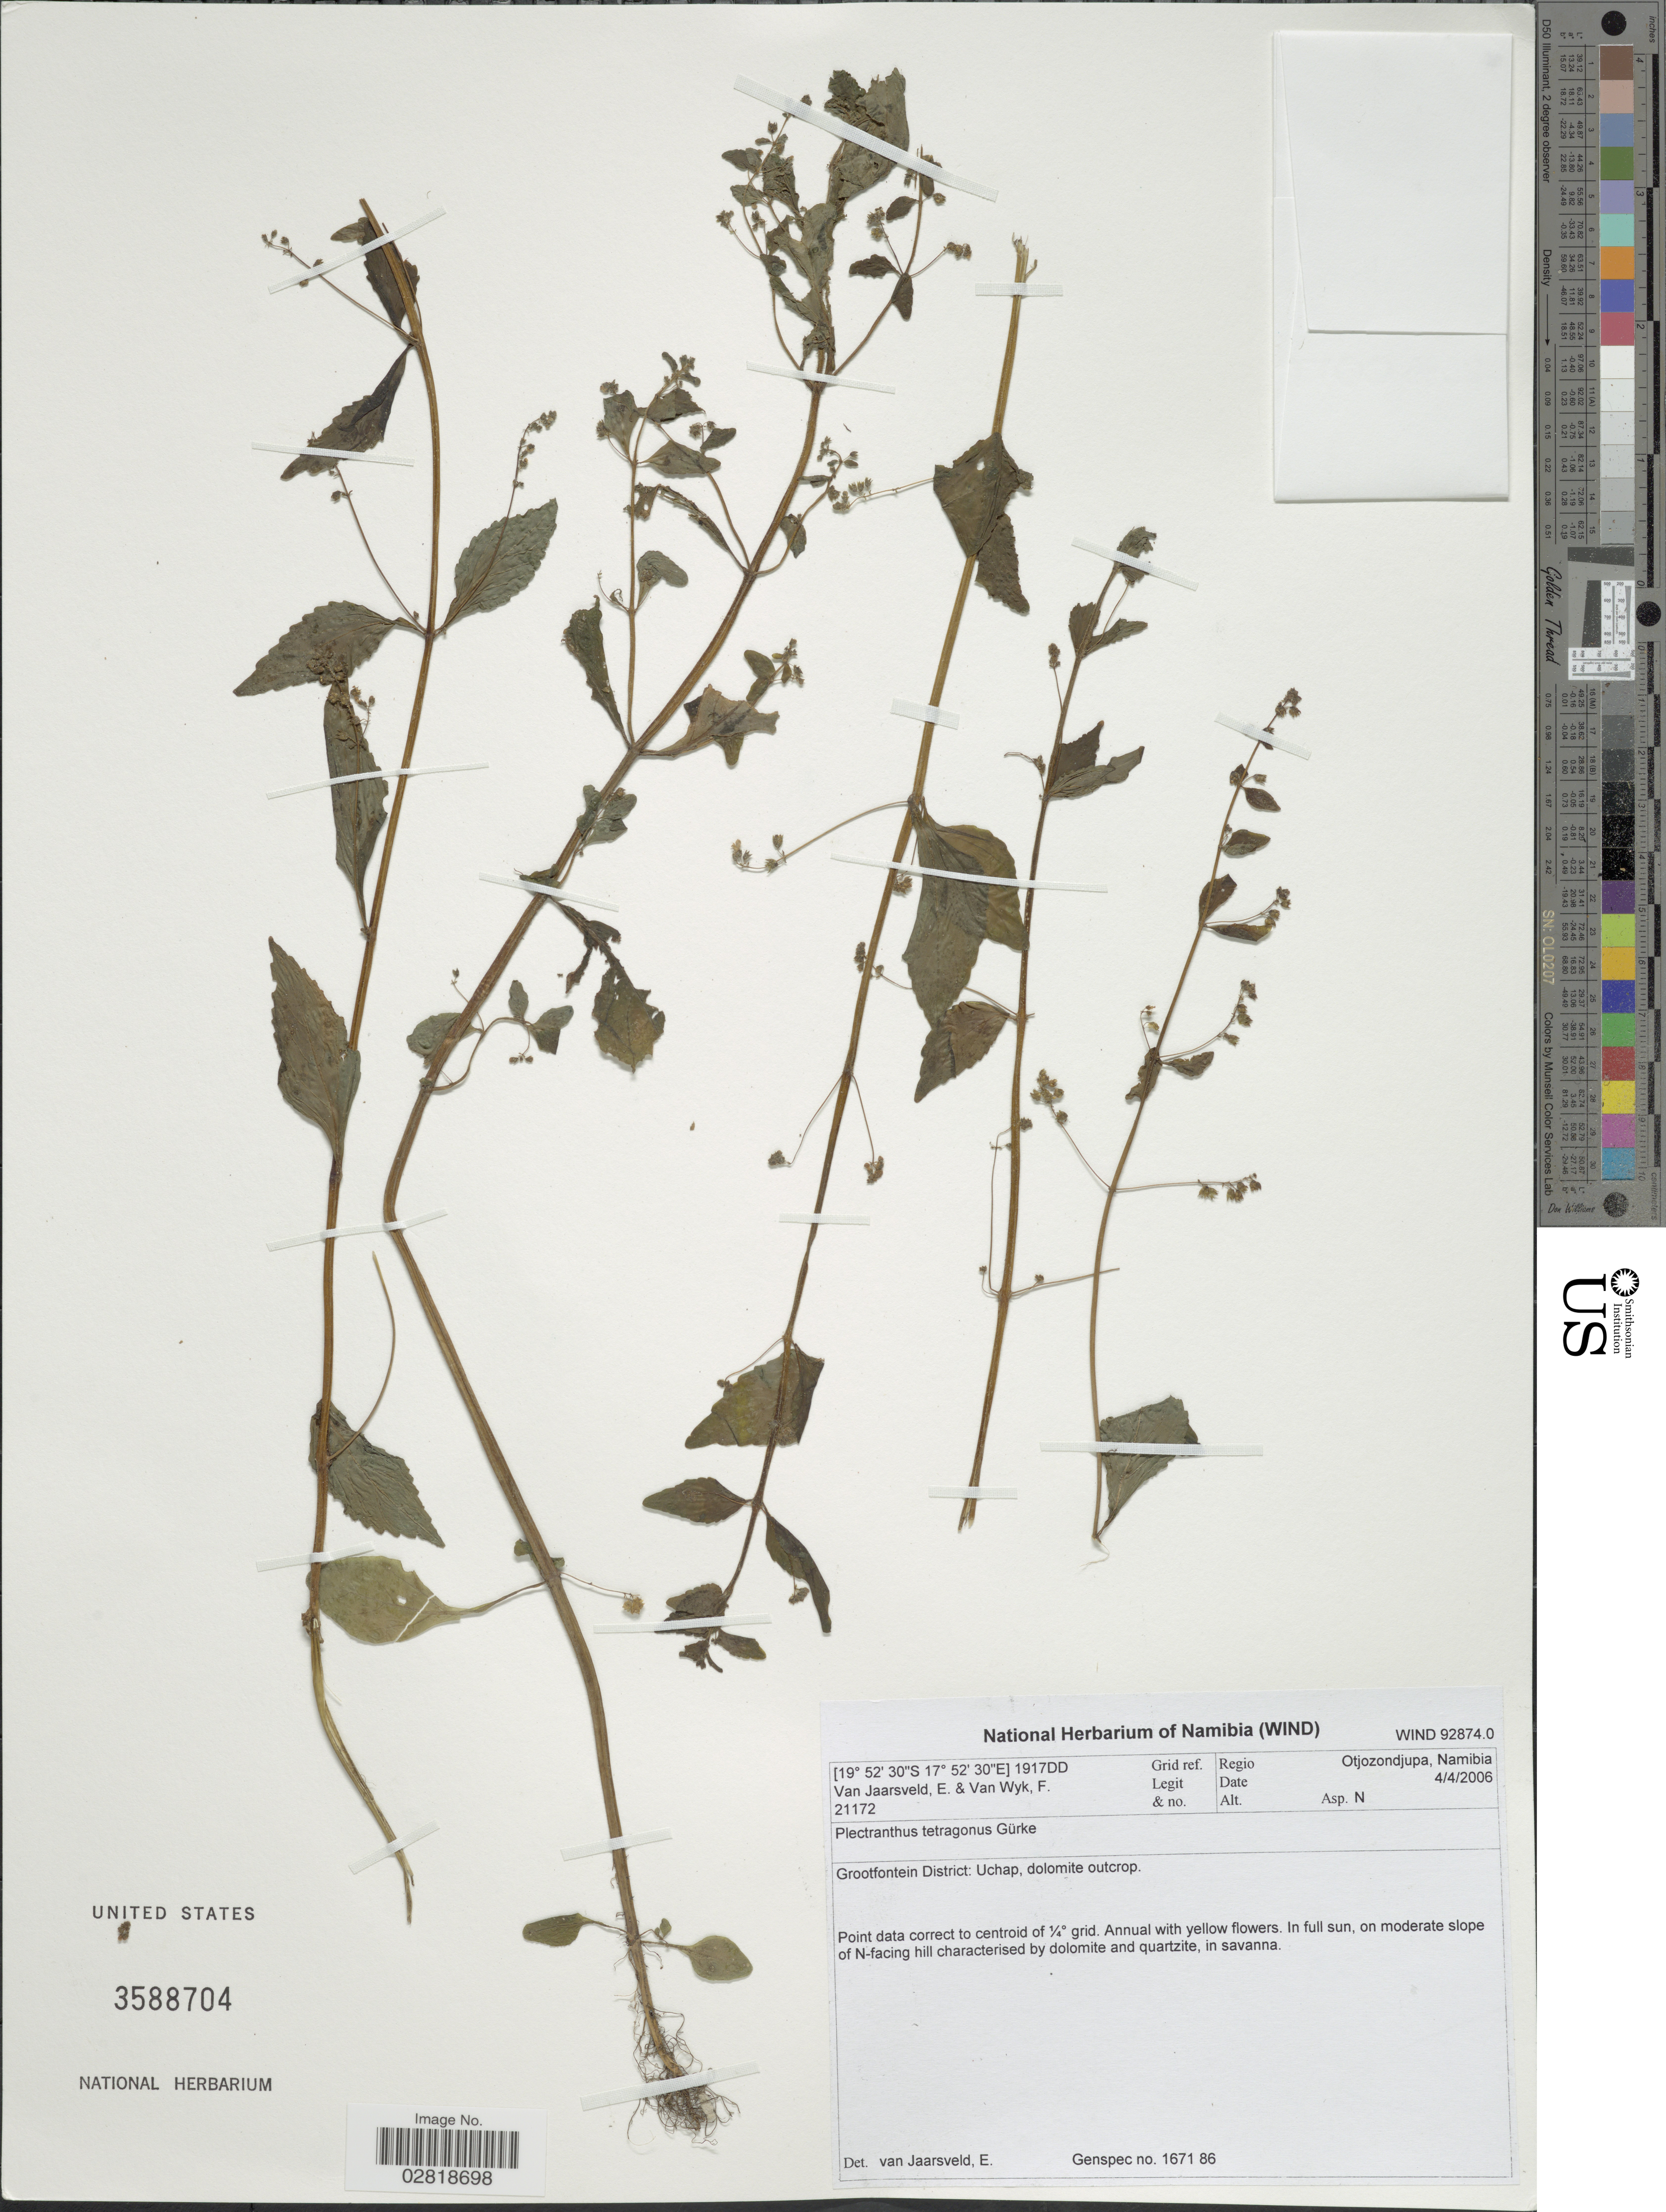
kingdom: Plantae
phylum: Tracheophyta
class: Magnoliopsida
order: Lamiales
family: Lamiaceae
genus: Plectranthus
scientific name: Plectranthus tetragonus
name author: Gürke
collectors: E. van Jaarsveld & F. Van Wyk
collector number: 21172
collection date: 2006-04-04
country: Namibia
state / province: Otjozondjupa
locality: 1917DD Grid ref. Regio Otjozondjupa. Grootfontein District: Uchap, dolomite outcrop.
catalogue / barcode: US 3588704